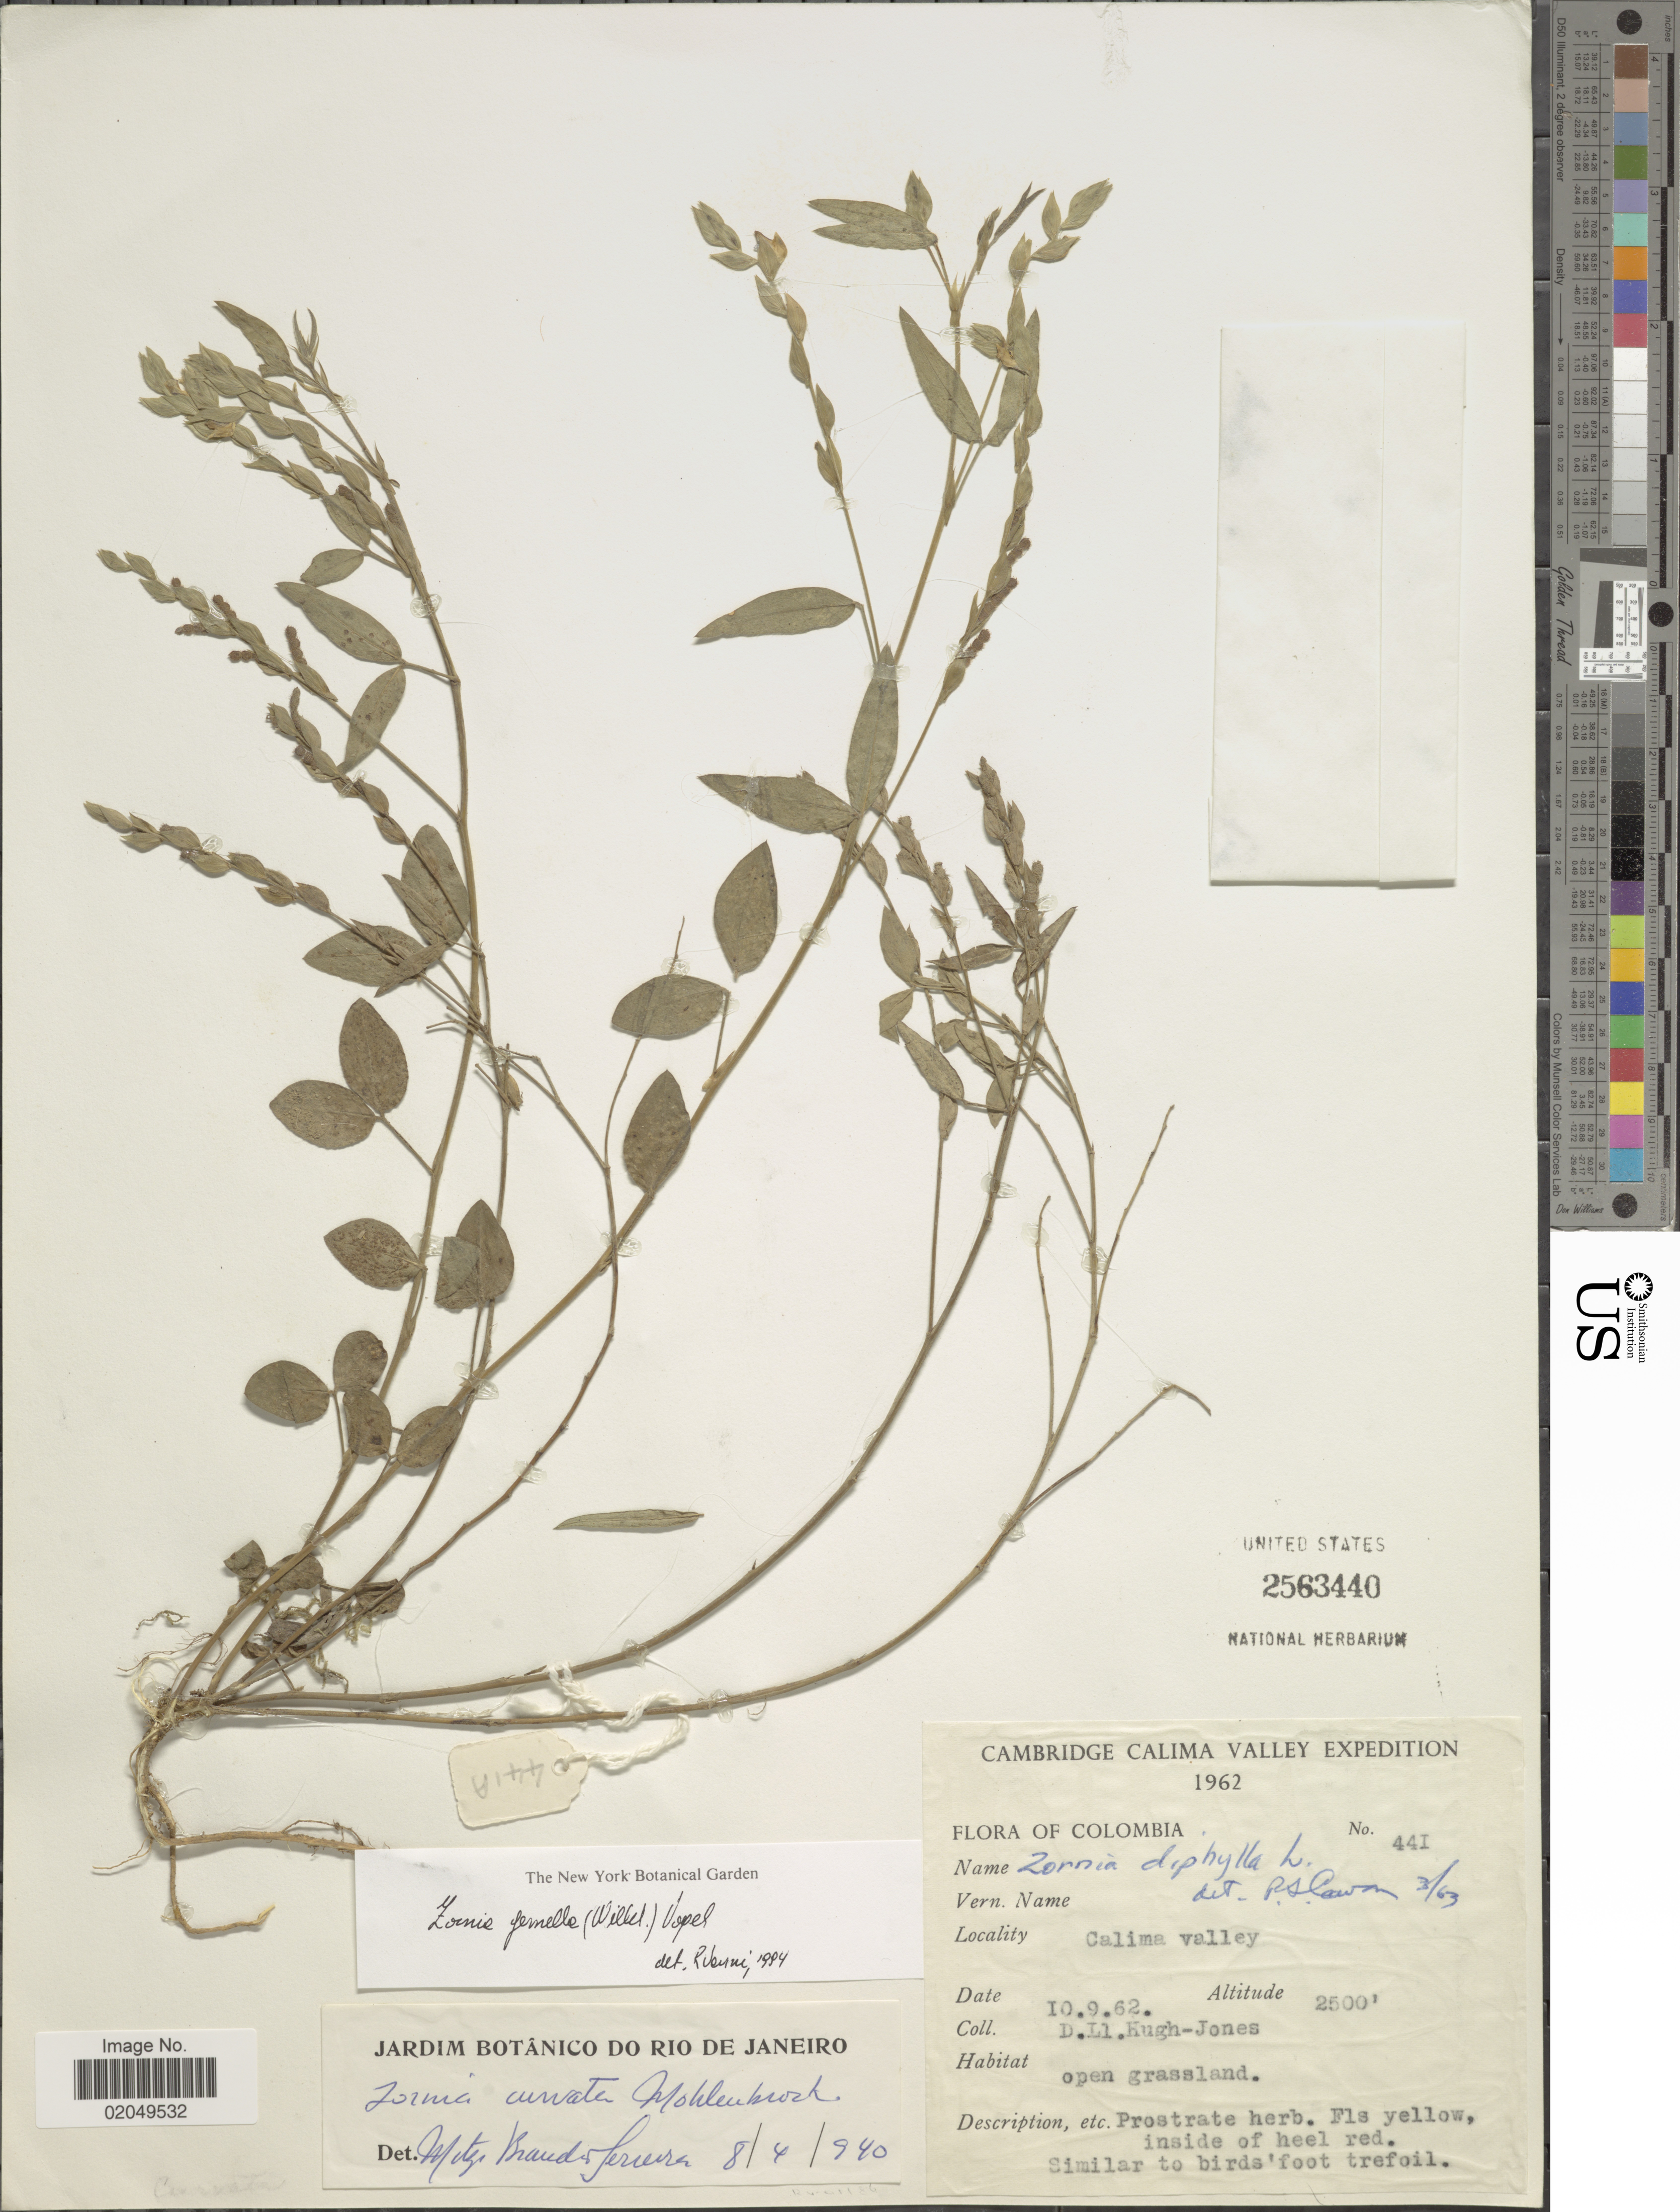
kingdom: Plantae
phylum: Tracheophyta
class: Magnoliopsida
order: Fabales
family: Fabaceae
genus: Zornia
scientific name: Zornia gemella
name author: Vogel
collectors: D. Hugh-Jones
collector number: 441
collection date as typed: Transcribed d/m/y: 10/9/62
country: Colombia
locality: Calima Valley, open grassland, Cambridge Calima Valley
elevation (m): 762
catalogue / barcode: US 2563440